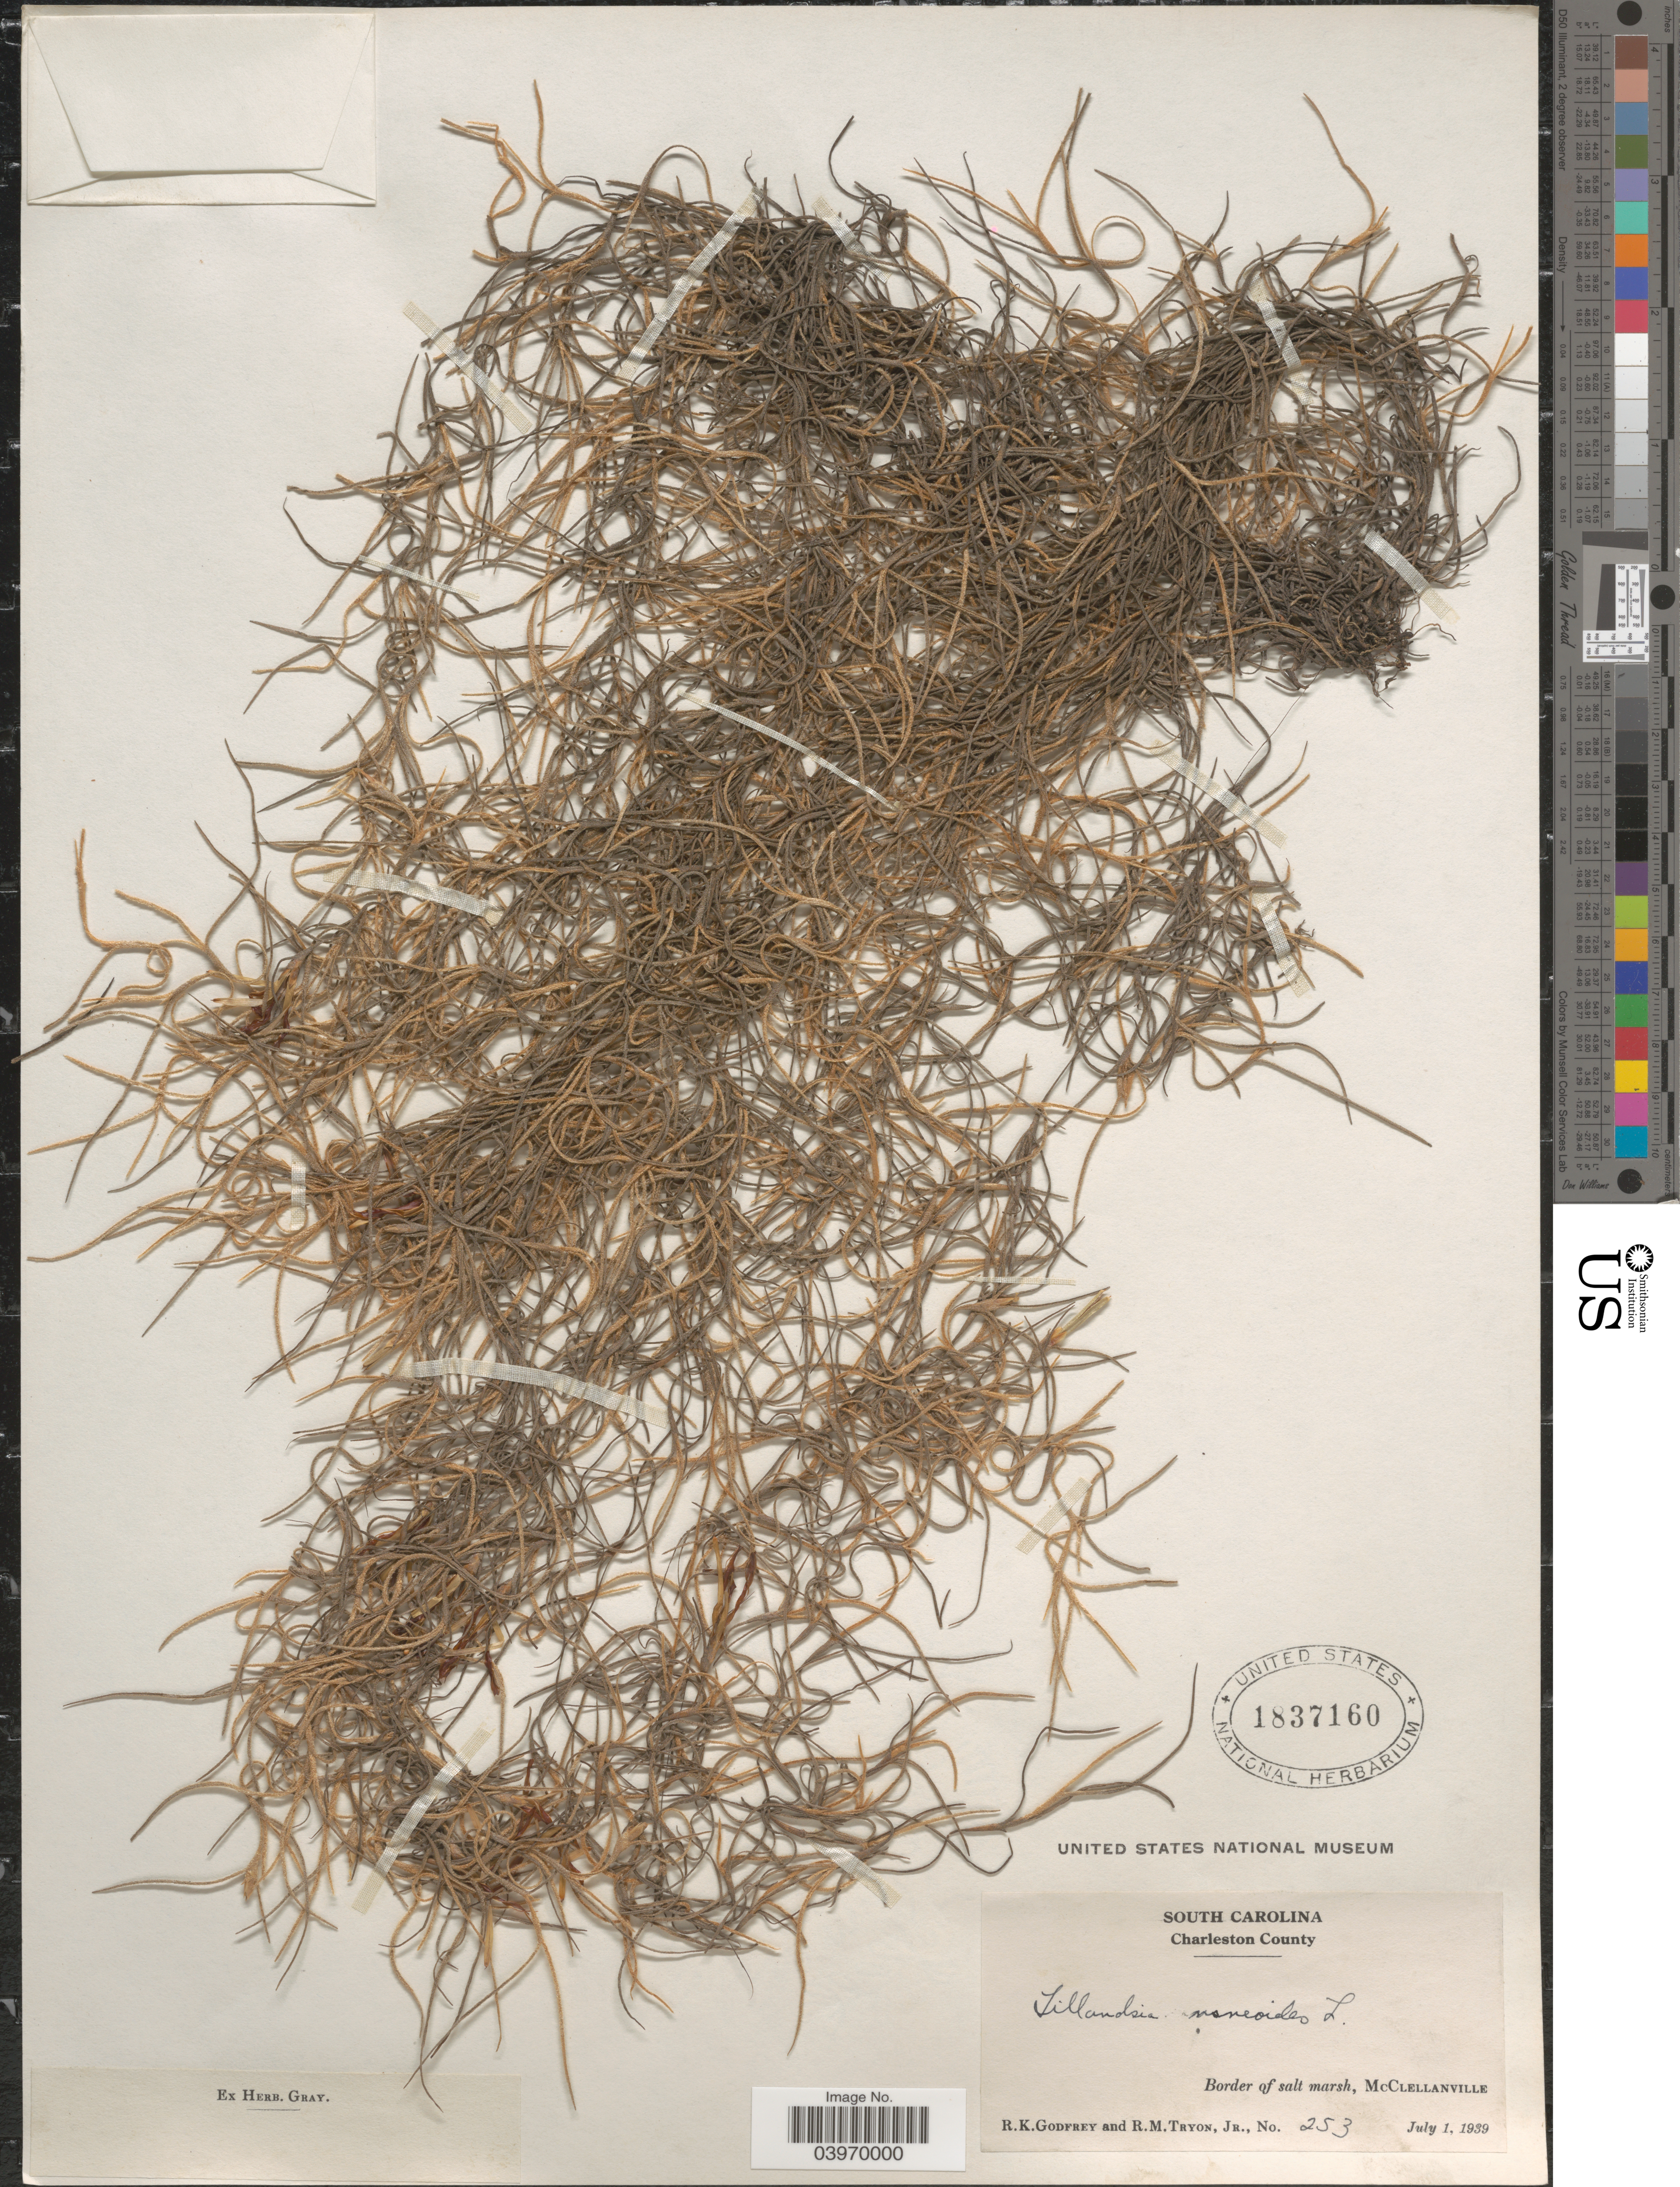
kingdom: Plantae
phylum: Tracheophyta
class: Liliopsida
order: Poales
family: Bromeliaceae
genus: Tillandsia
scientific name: Tillandsia usneoides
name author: (L.) L.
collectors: R. K. Godfrey & R. Tryon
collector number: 253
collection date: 1939-07-01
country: United States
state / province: South Carolina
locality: Charleston County. Border of salt marsh, McClellanville.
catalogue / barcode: US 1837160